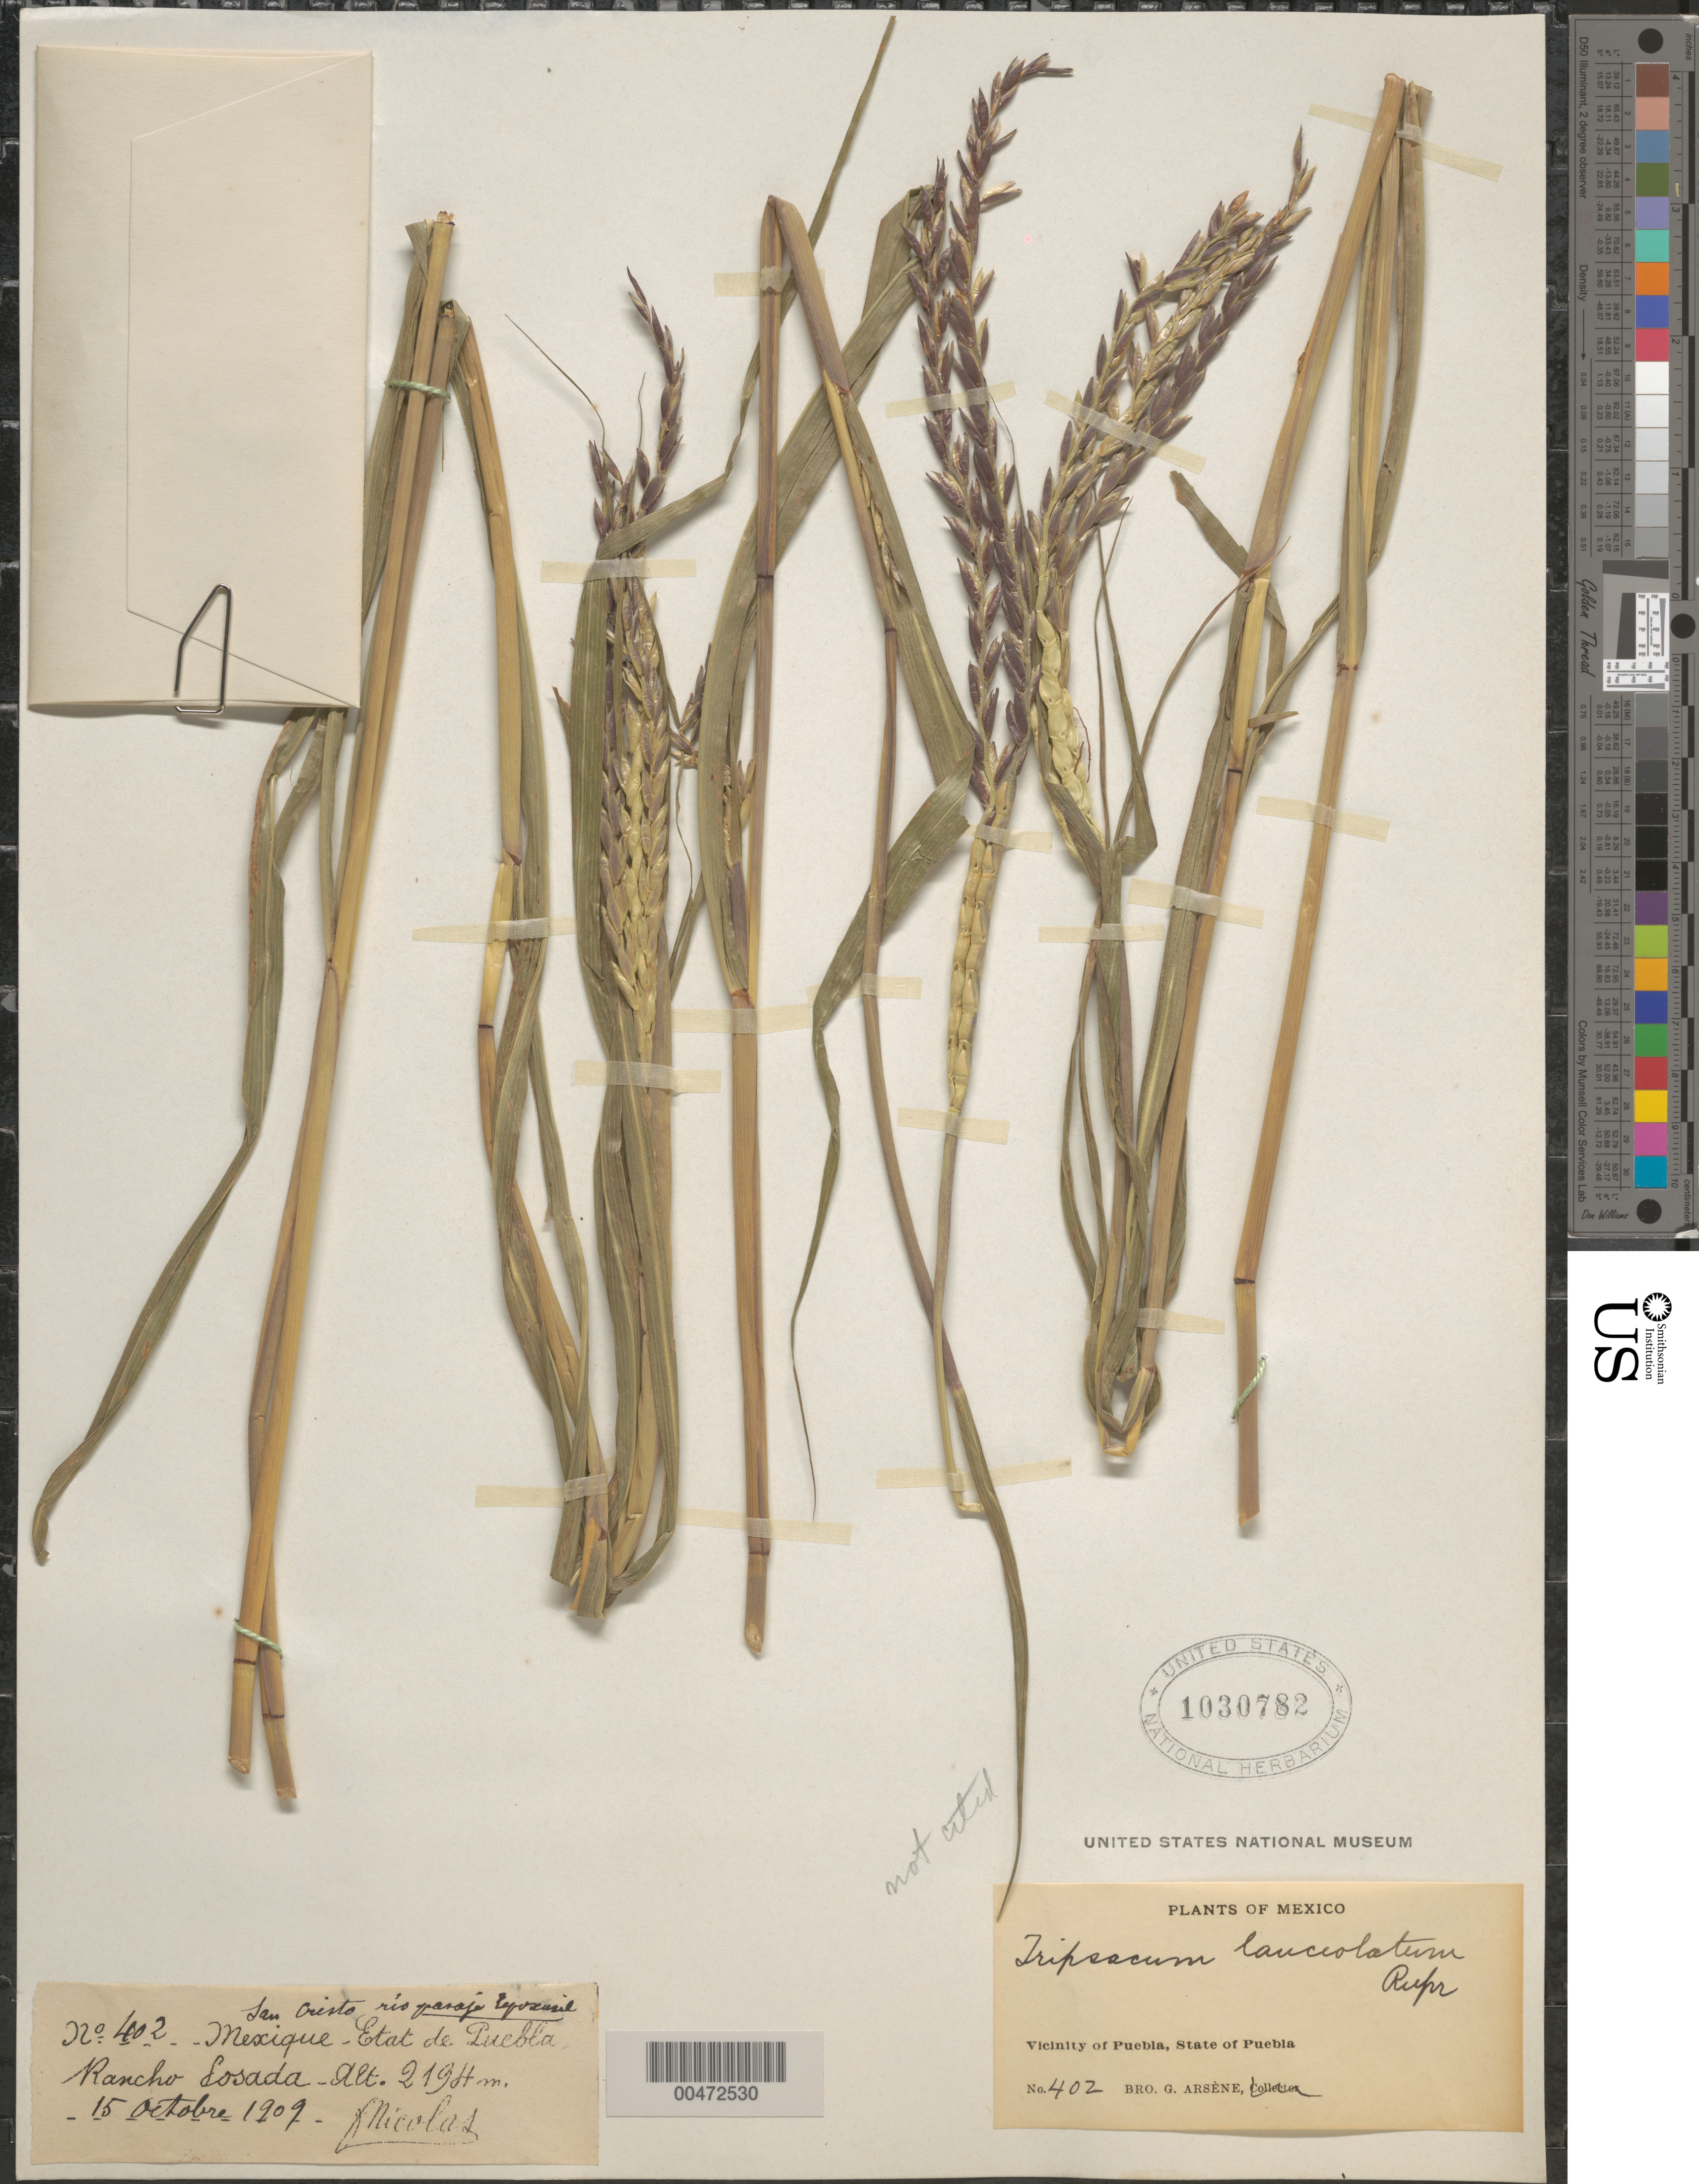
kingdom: Plantae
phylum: Tracheophyta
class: Liliopsida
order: Poales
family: Poaceae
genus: Tripsacum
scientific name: Tripsacum lanceolatum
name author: Rupr. ex E. Fourn.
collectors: B. Nicolas & Bro. G. Arsène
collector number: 402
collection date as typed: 15 Oct 1909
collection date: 1909-10-15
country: Mexico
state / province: Puebla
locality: San Cristo, Rancho Posada, vicinity of Puebla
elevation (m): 2194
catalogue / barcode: US 1030782